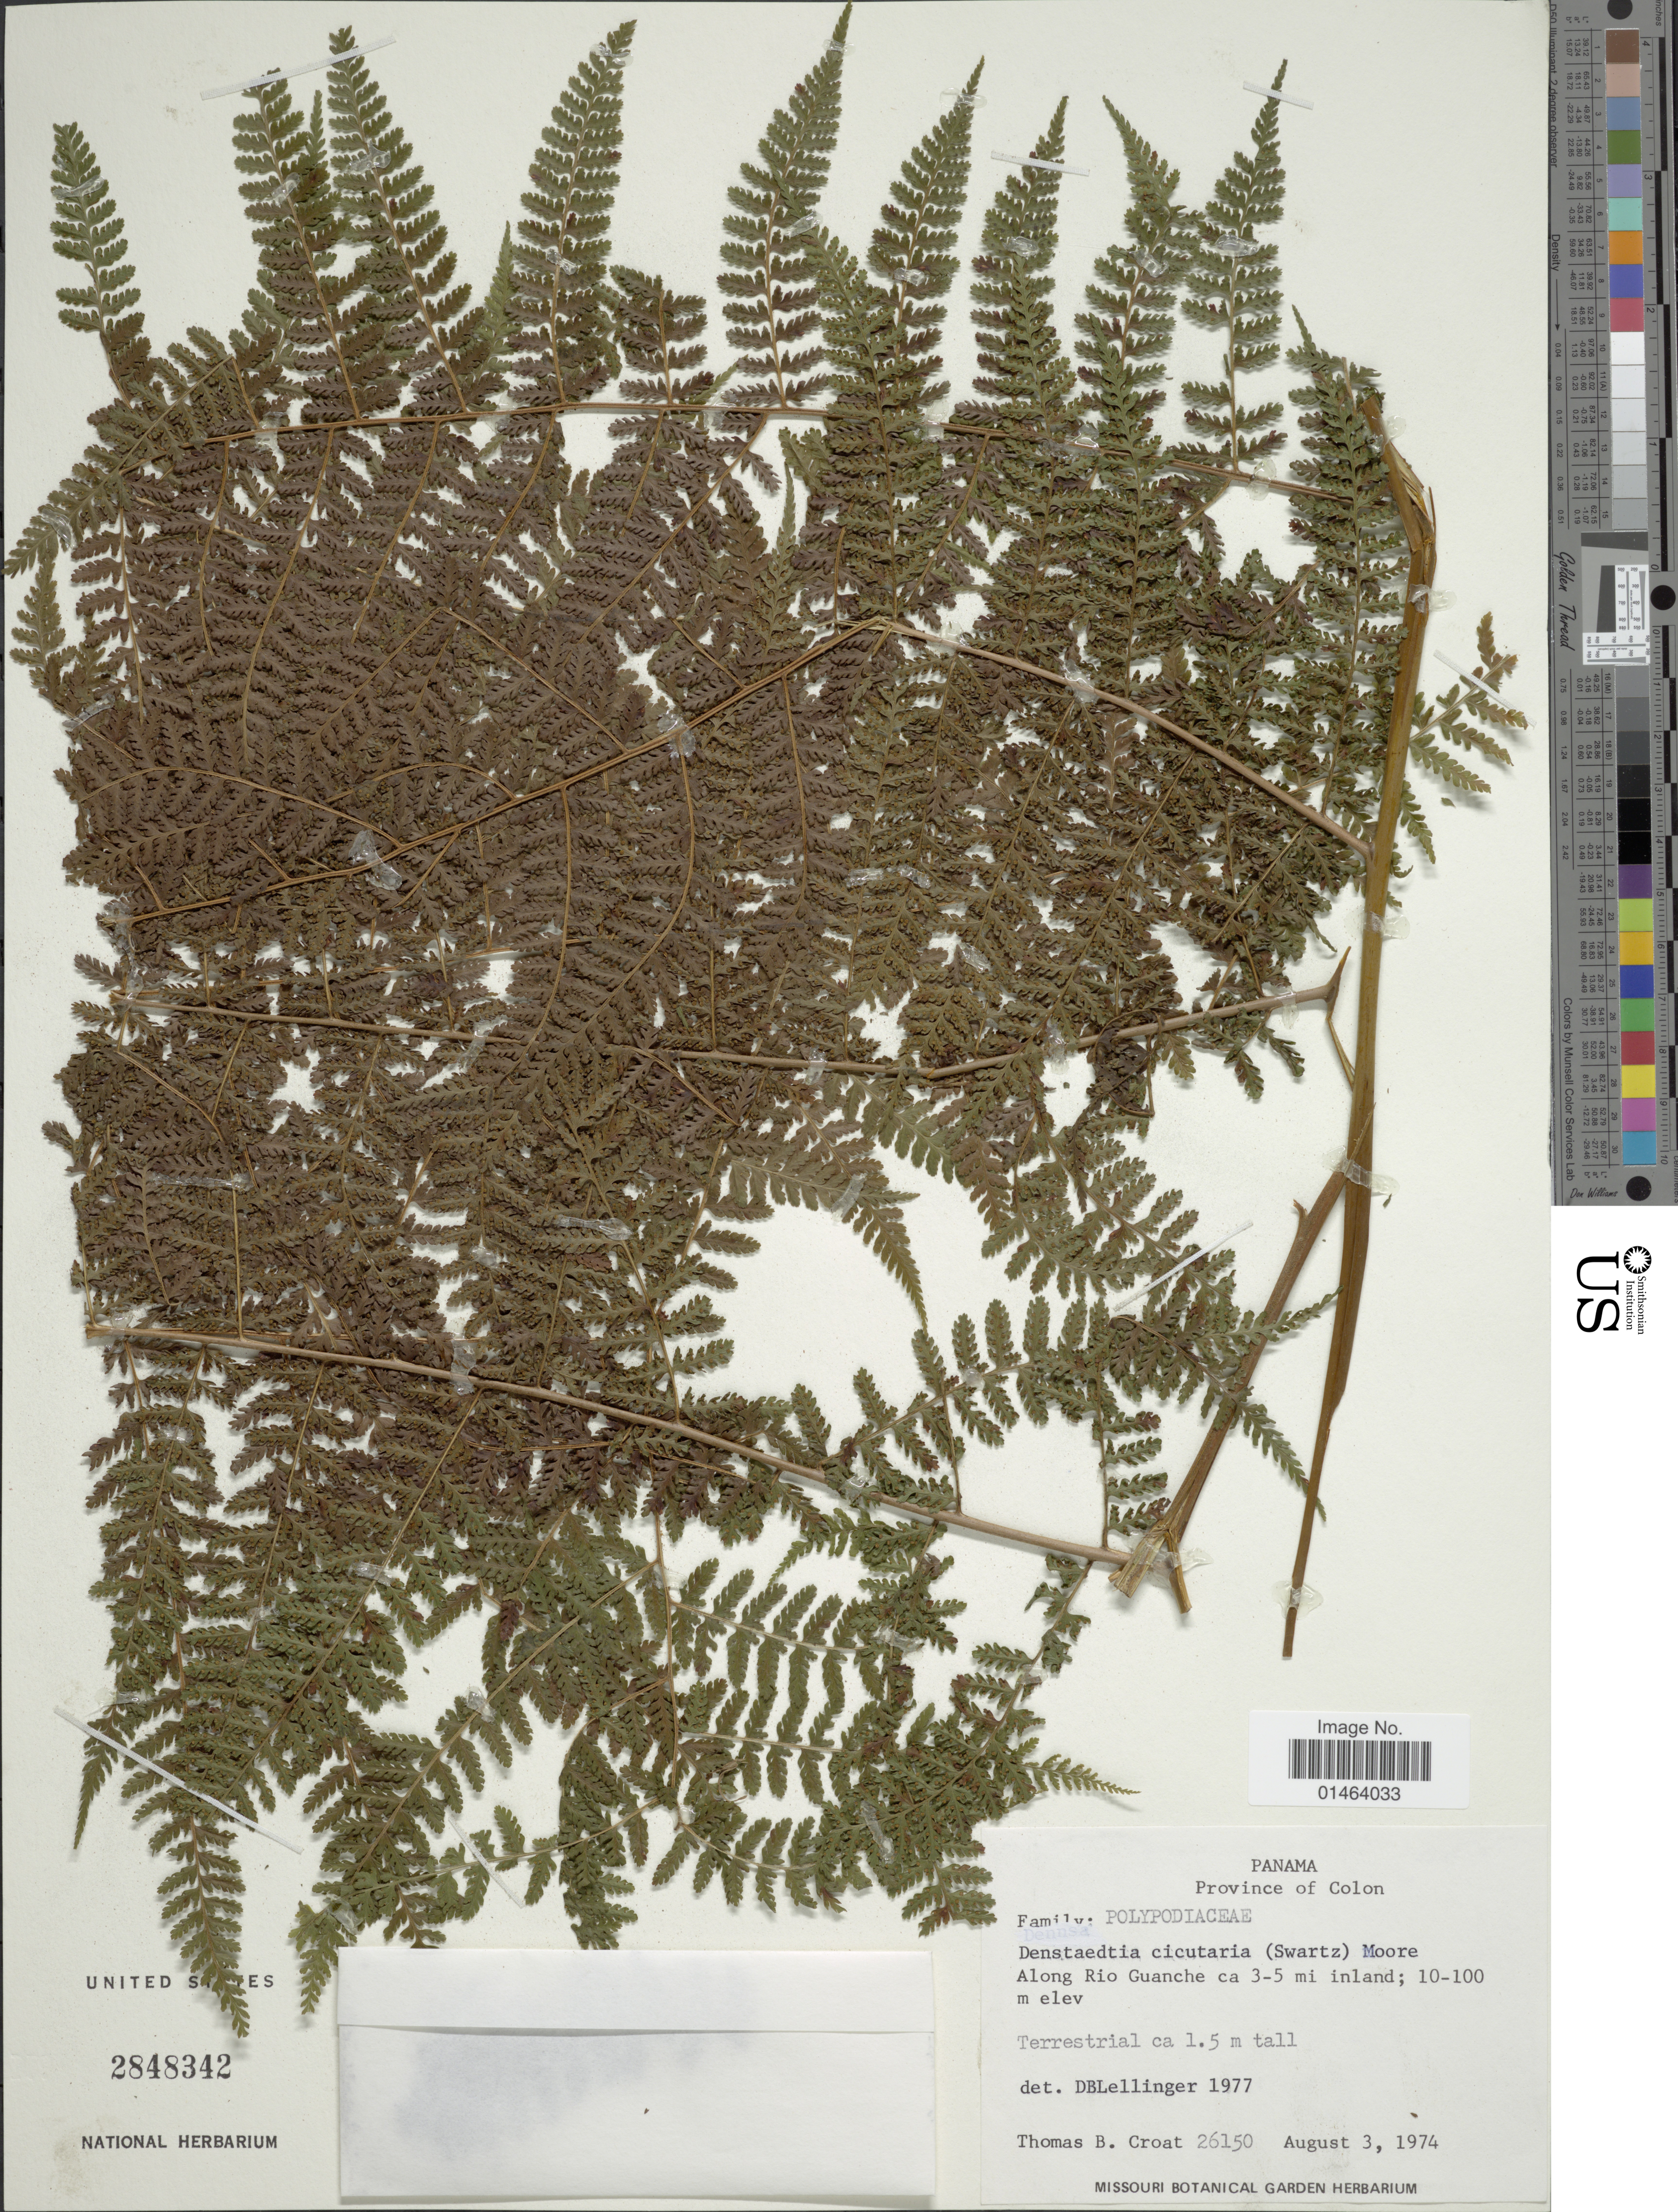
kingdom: Plantae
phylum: Tracheophyta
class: Polypodiopsida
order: Polypodiales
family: Dennstaedtiaceae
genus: Dennstaedtia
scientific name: Dennstaedtia cicutaria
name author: (Sw.) T. Moore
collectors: T. B. Croat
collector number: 26150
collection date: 1974-08-03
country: Panama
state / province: Colón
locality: Panama, Colon, along Rio Guanche ca 3-5 mi inland.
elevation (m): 10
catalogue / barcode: US 2848342